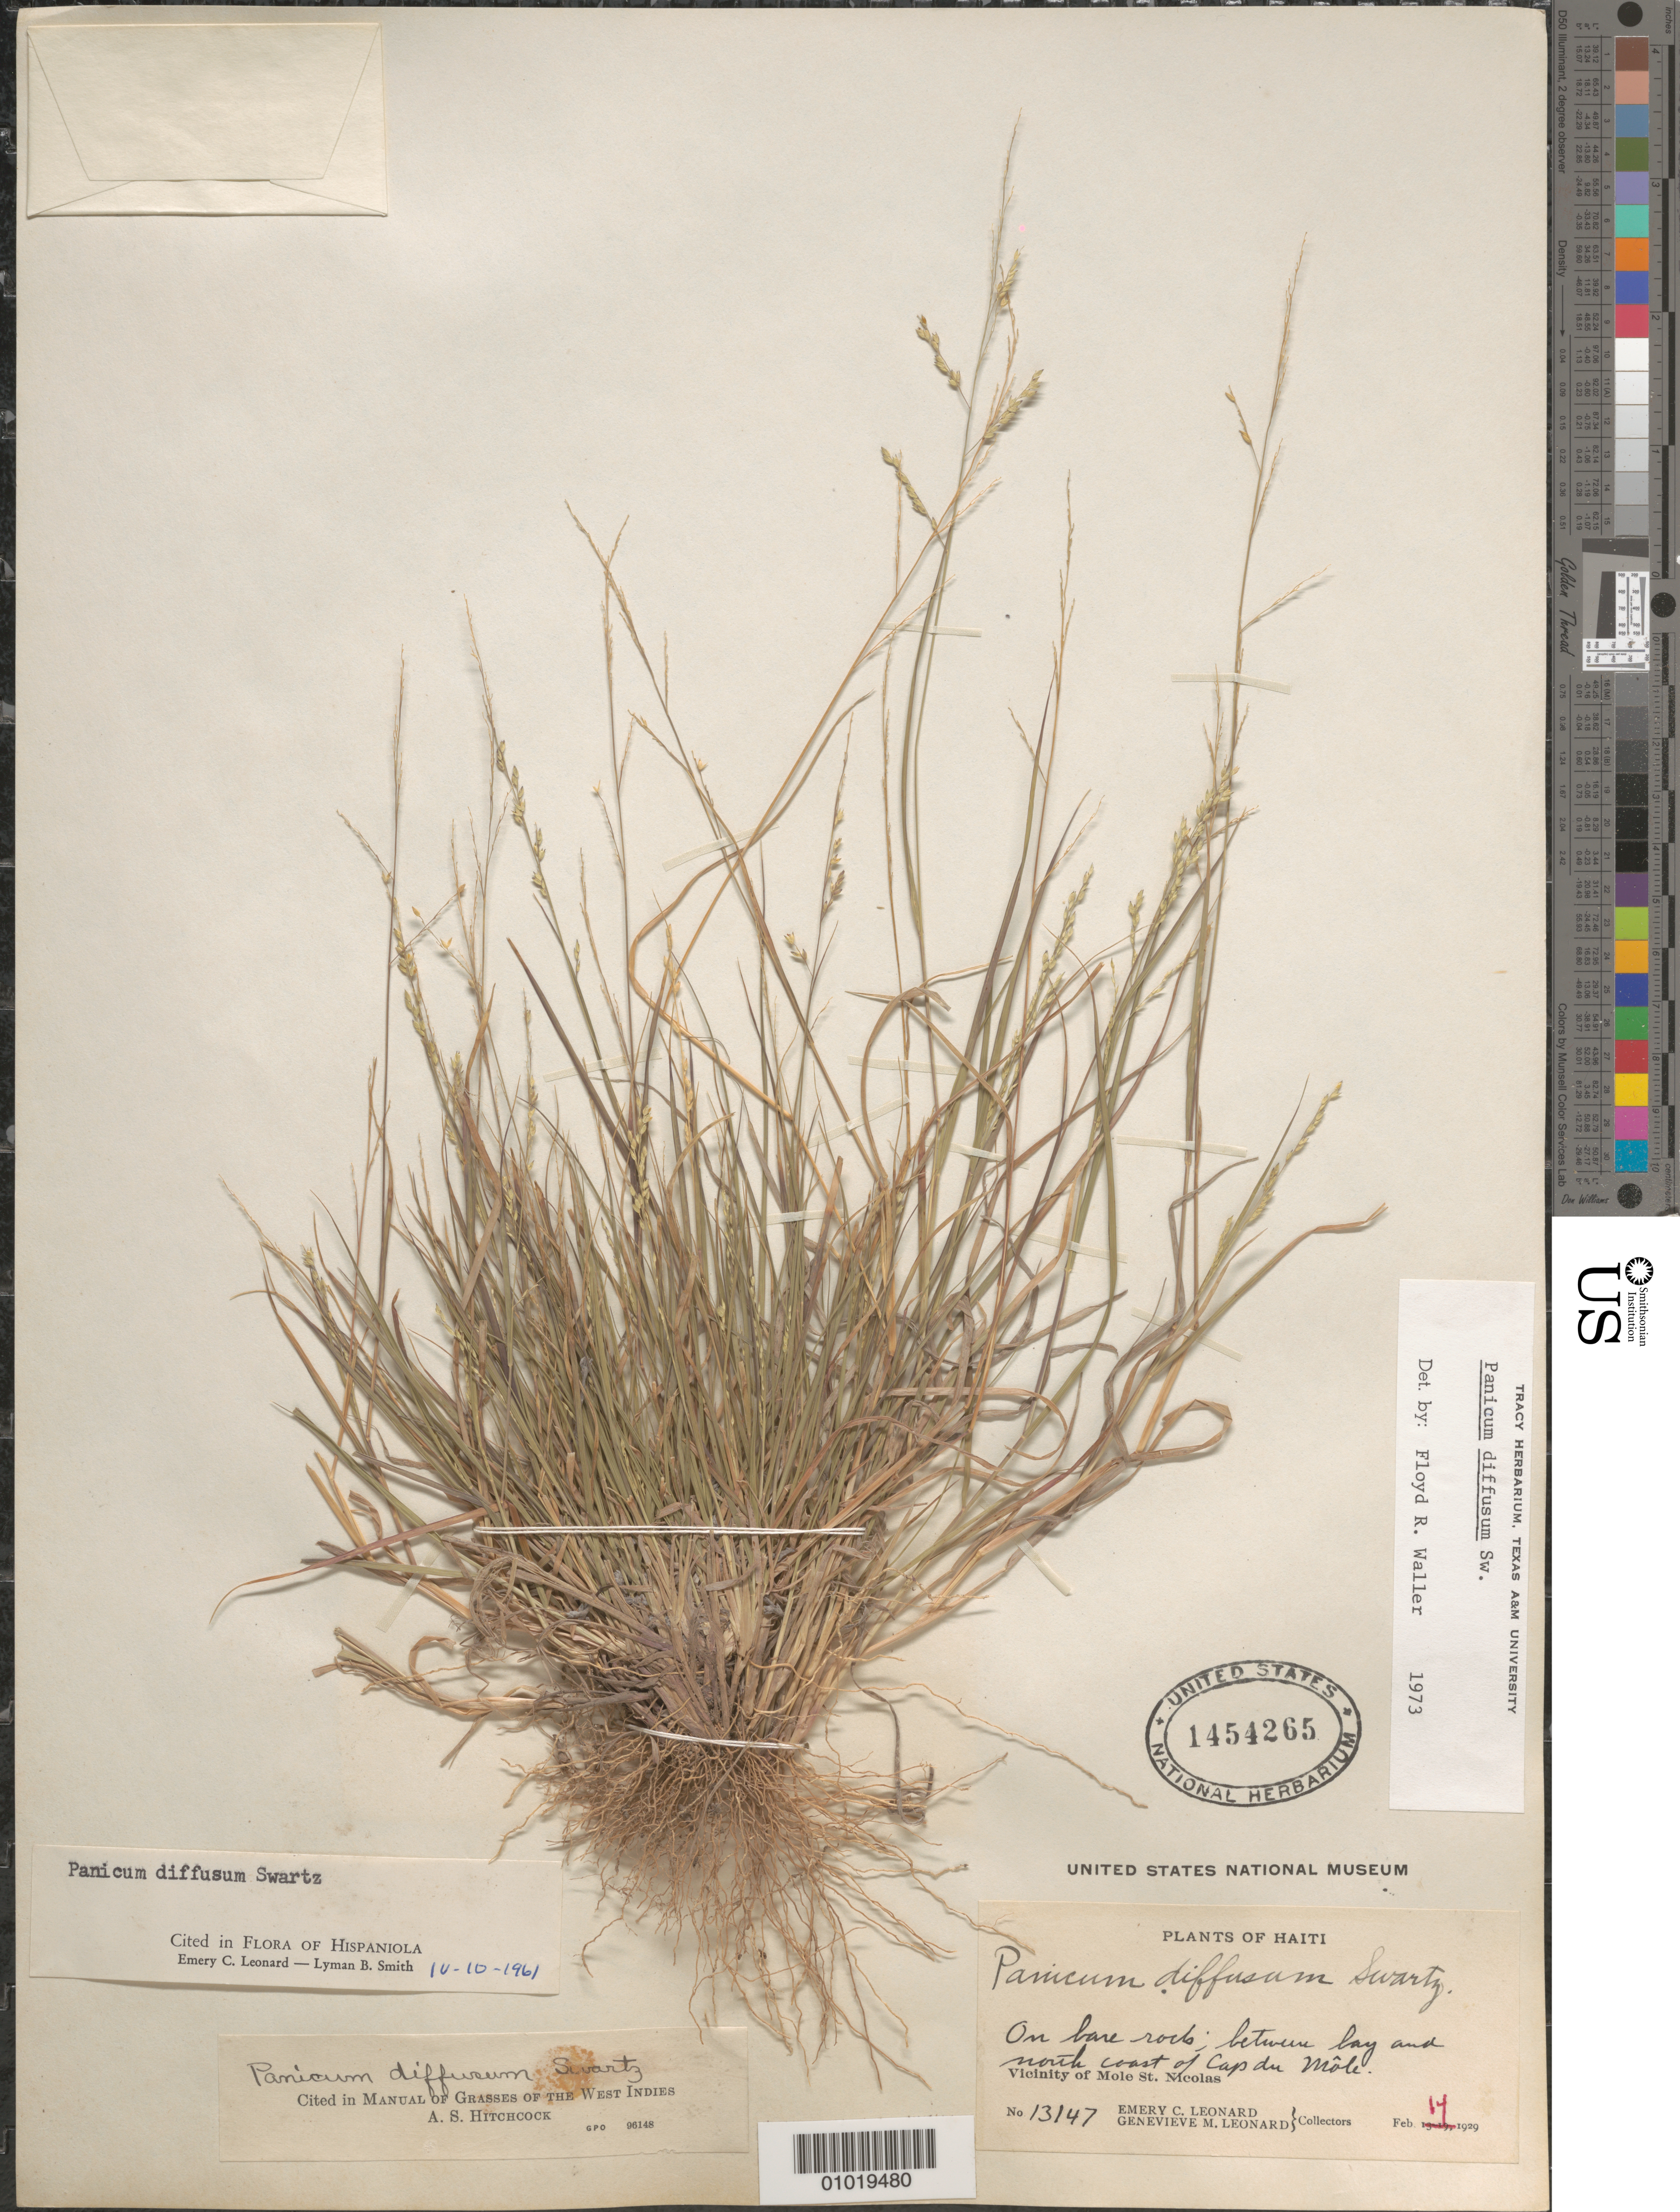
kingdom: Plantae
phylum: Tracheophyta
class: Liliopsida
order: Poales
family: Poaceae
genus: Panicum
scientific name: Panicum diffusum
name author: Sw.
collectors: E. C. Leonard & G. M. Leonard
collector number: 13147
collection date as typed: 14 Feb 1929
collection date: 1929-02-14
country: Haiti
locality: Vic of Mole St. Nicolas between bay and N coast of Cap du Mole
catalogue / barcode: US 1454265